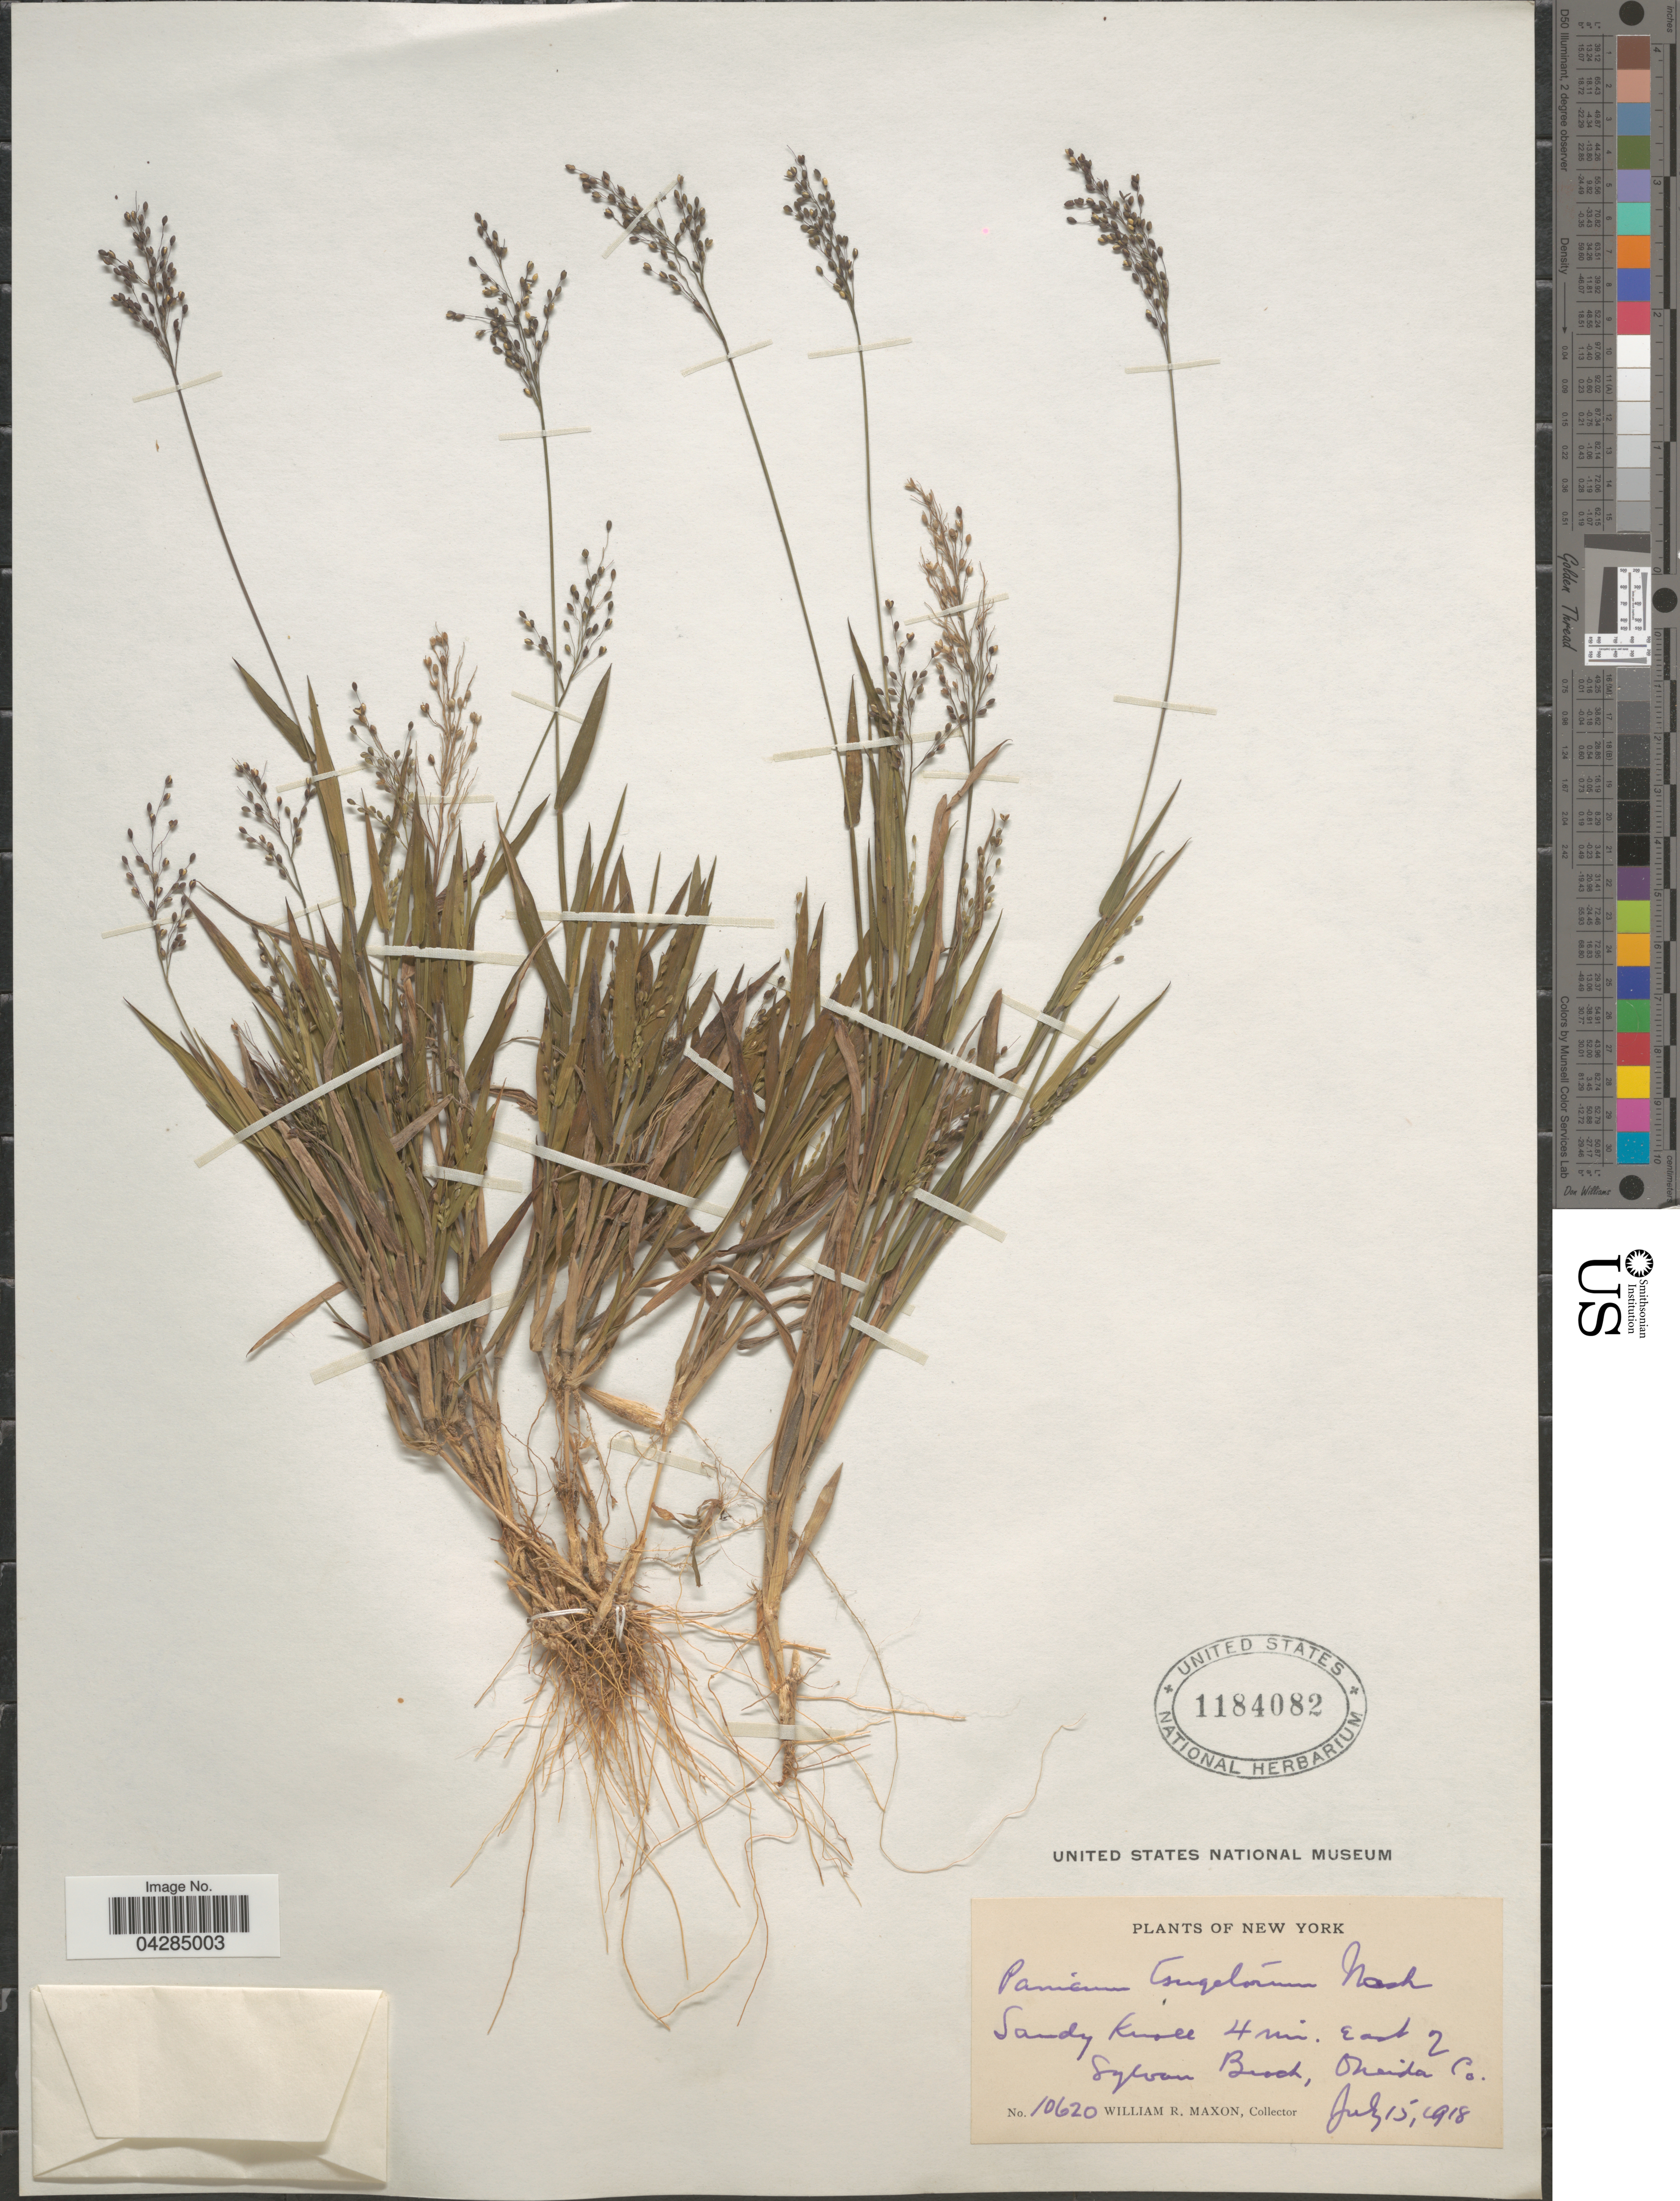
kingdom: Plantae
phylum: Tracheophyta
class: Liliopsida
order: Poales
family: Poaceae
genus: Dichanthelium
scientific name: Dichanthelium portoricense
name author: (Desv. ex Ham.) B.F. Hansen & Wunderlin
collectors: W. R. Maxon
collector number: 10620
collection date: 1918-07-15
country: United States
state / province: New York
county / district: Oneida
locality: Sandy knoll 4 mi. East of Sylvan Beach, Oneida Co.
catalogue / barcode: US 1184082